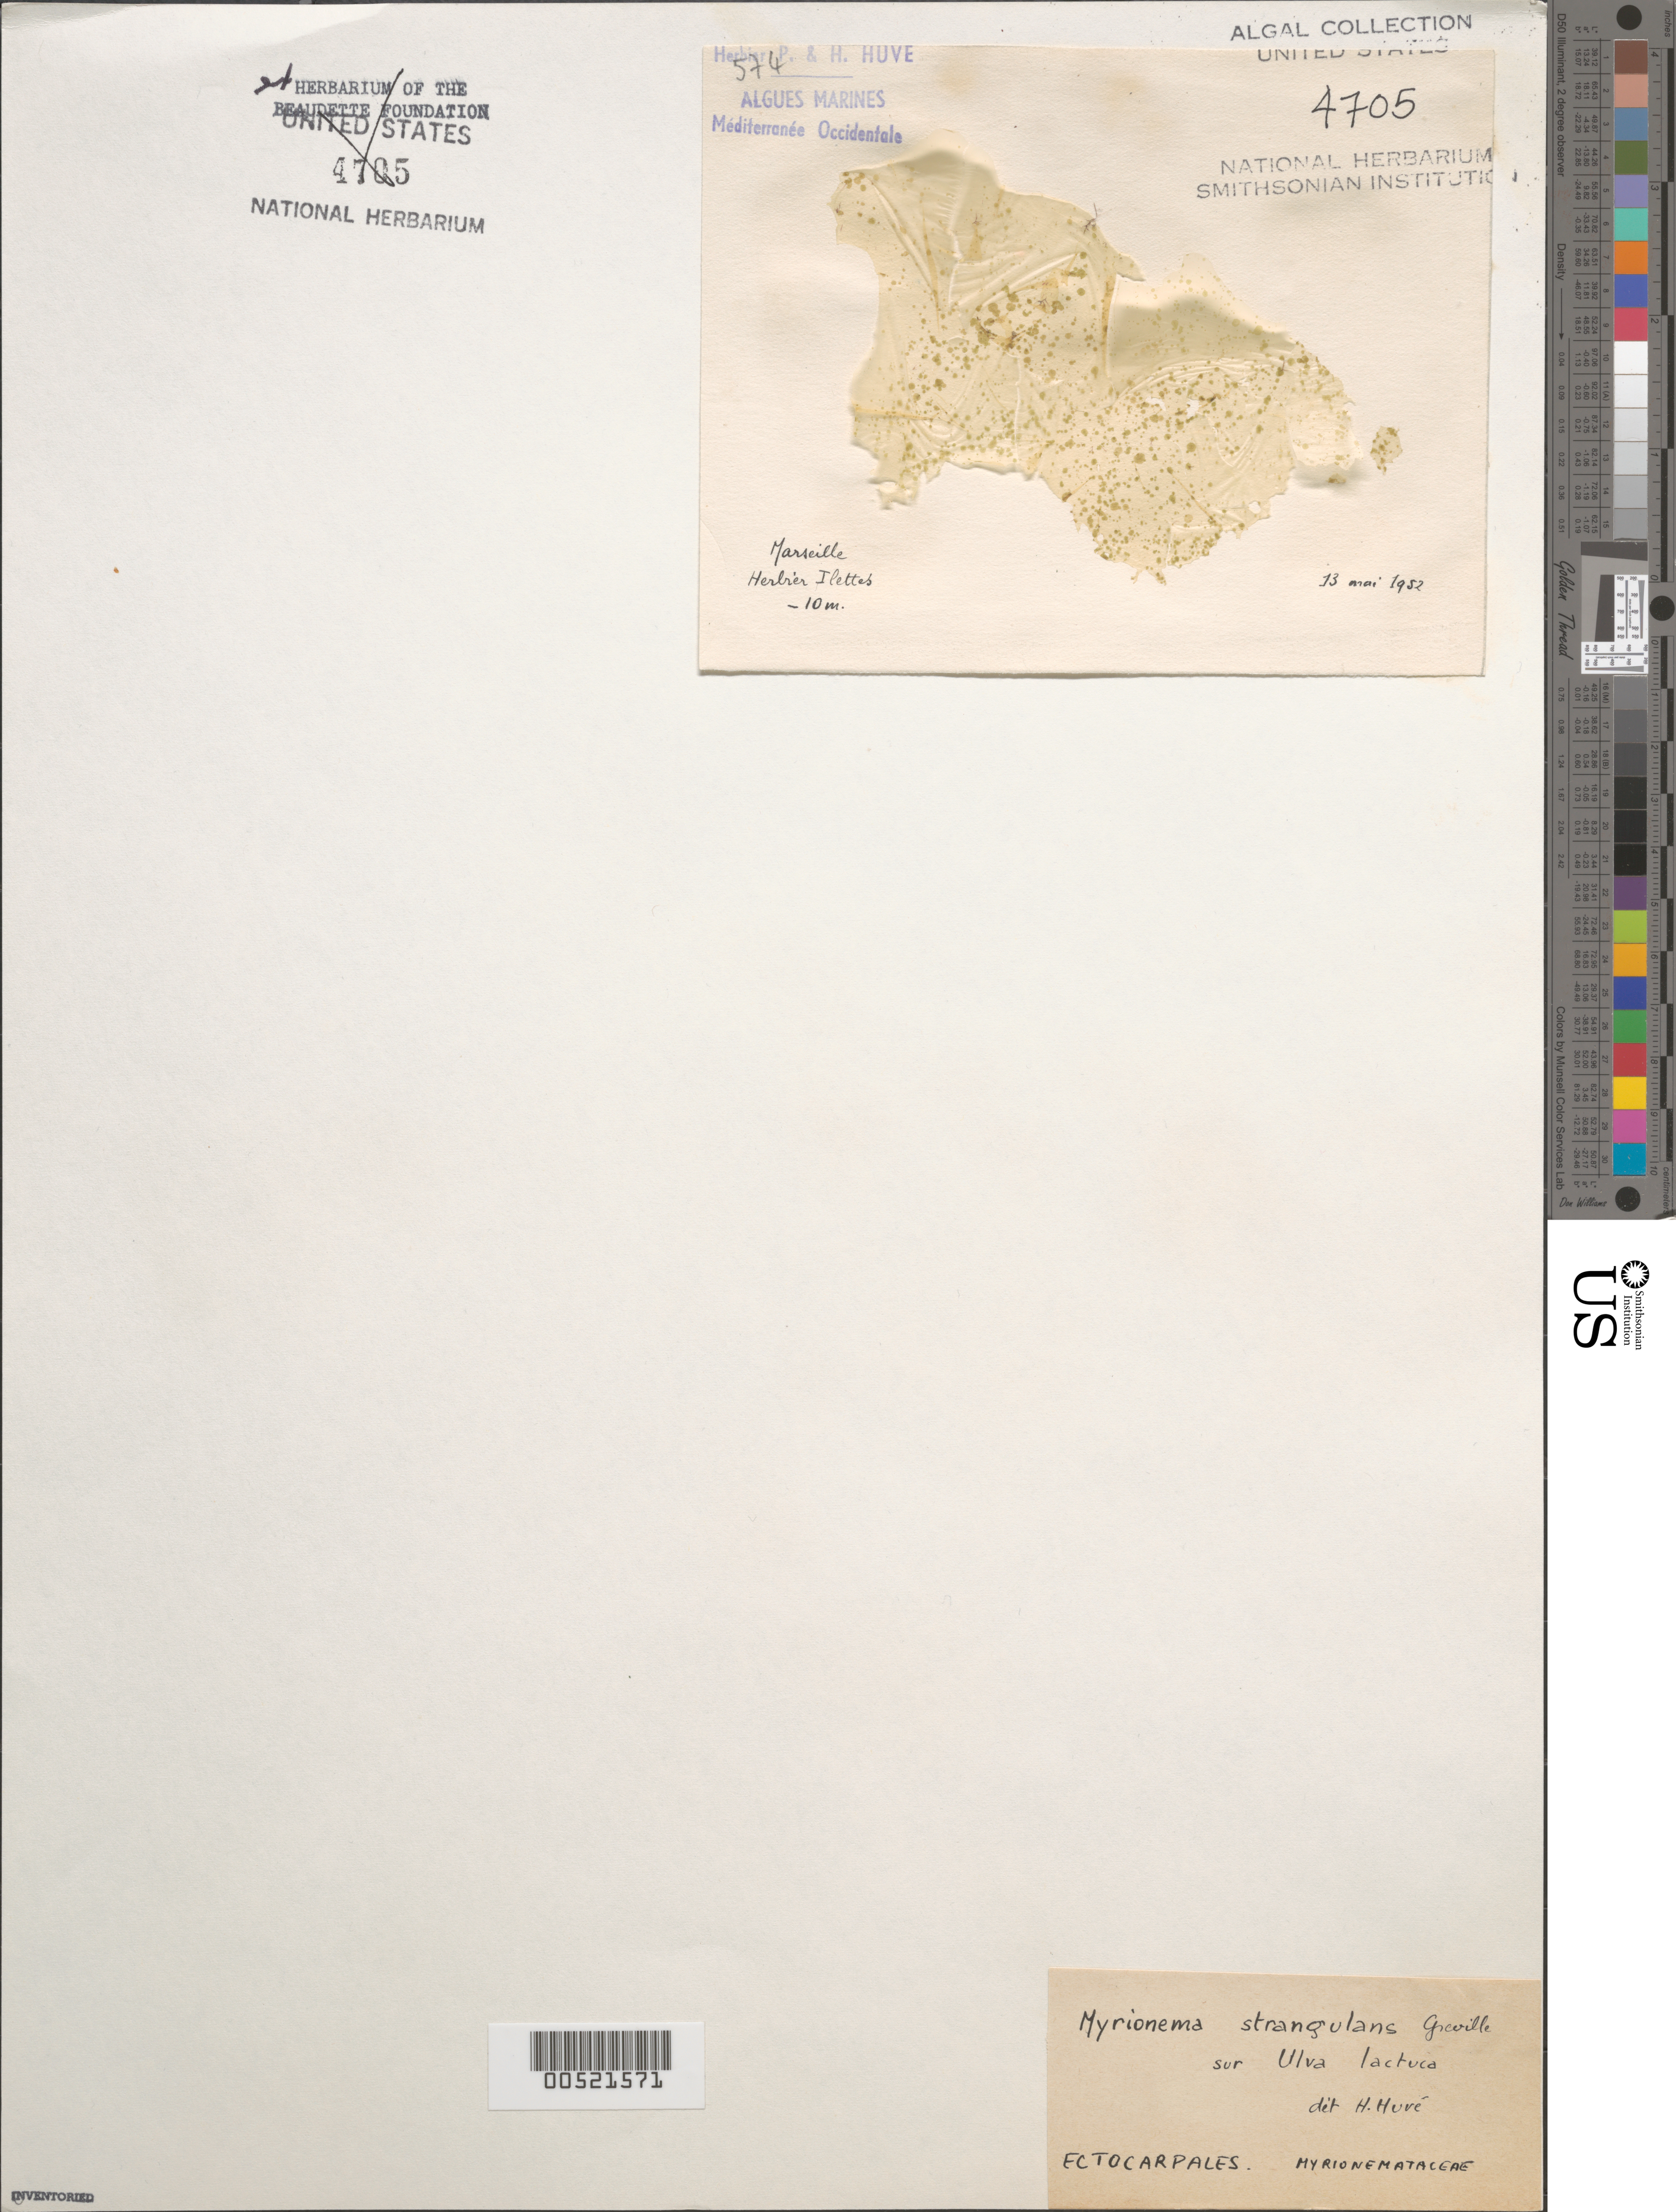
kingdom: Chromista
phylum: Ochrophyta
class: Phaeophyceae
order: Ectocarpales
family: Chordariaceae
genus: Myrionema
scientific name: Myrionema strangulans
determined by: Huvé, H.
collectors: P. Huve & H. Huve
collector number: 574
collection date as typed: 13 May 1952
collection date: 1952-05-13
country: France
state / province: Provence-Alpes-Côte d'Azur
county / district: Bouches-Du-Rhône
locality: Marseille, herbier Ilettes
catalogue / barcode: US 4705